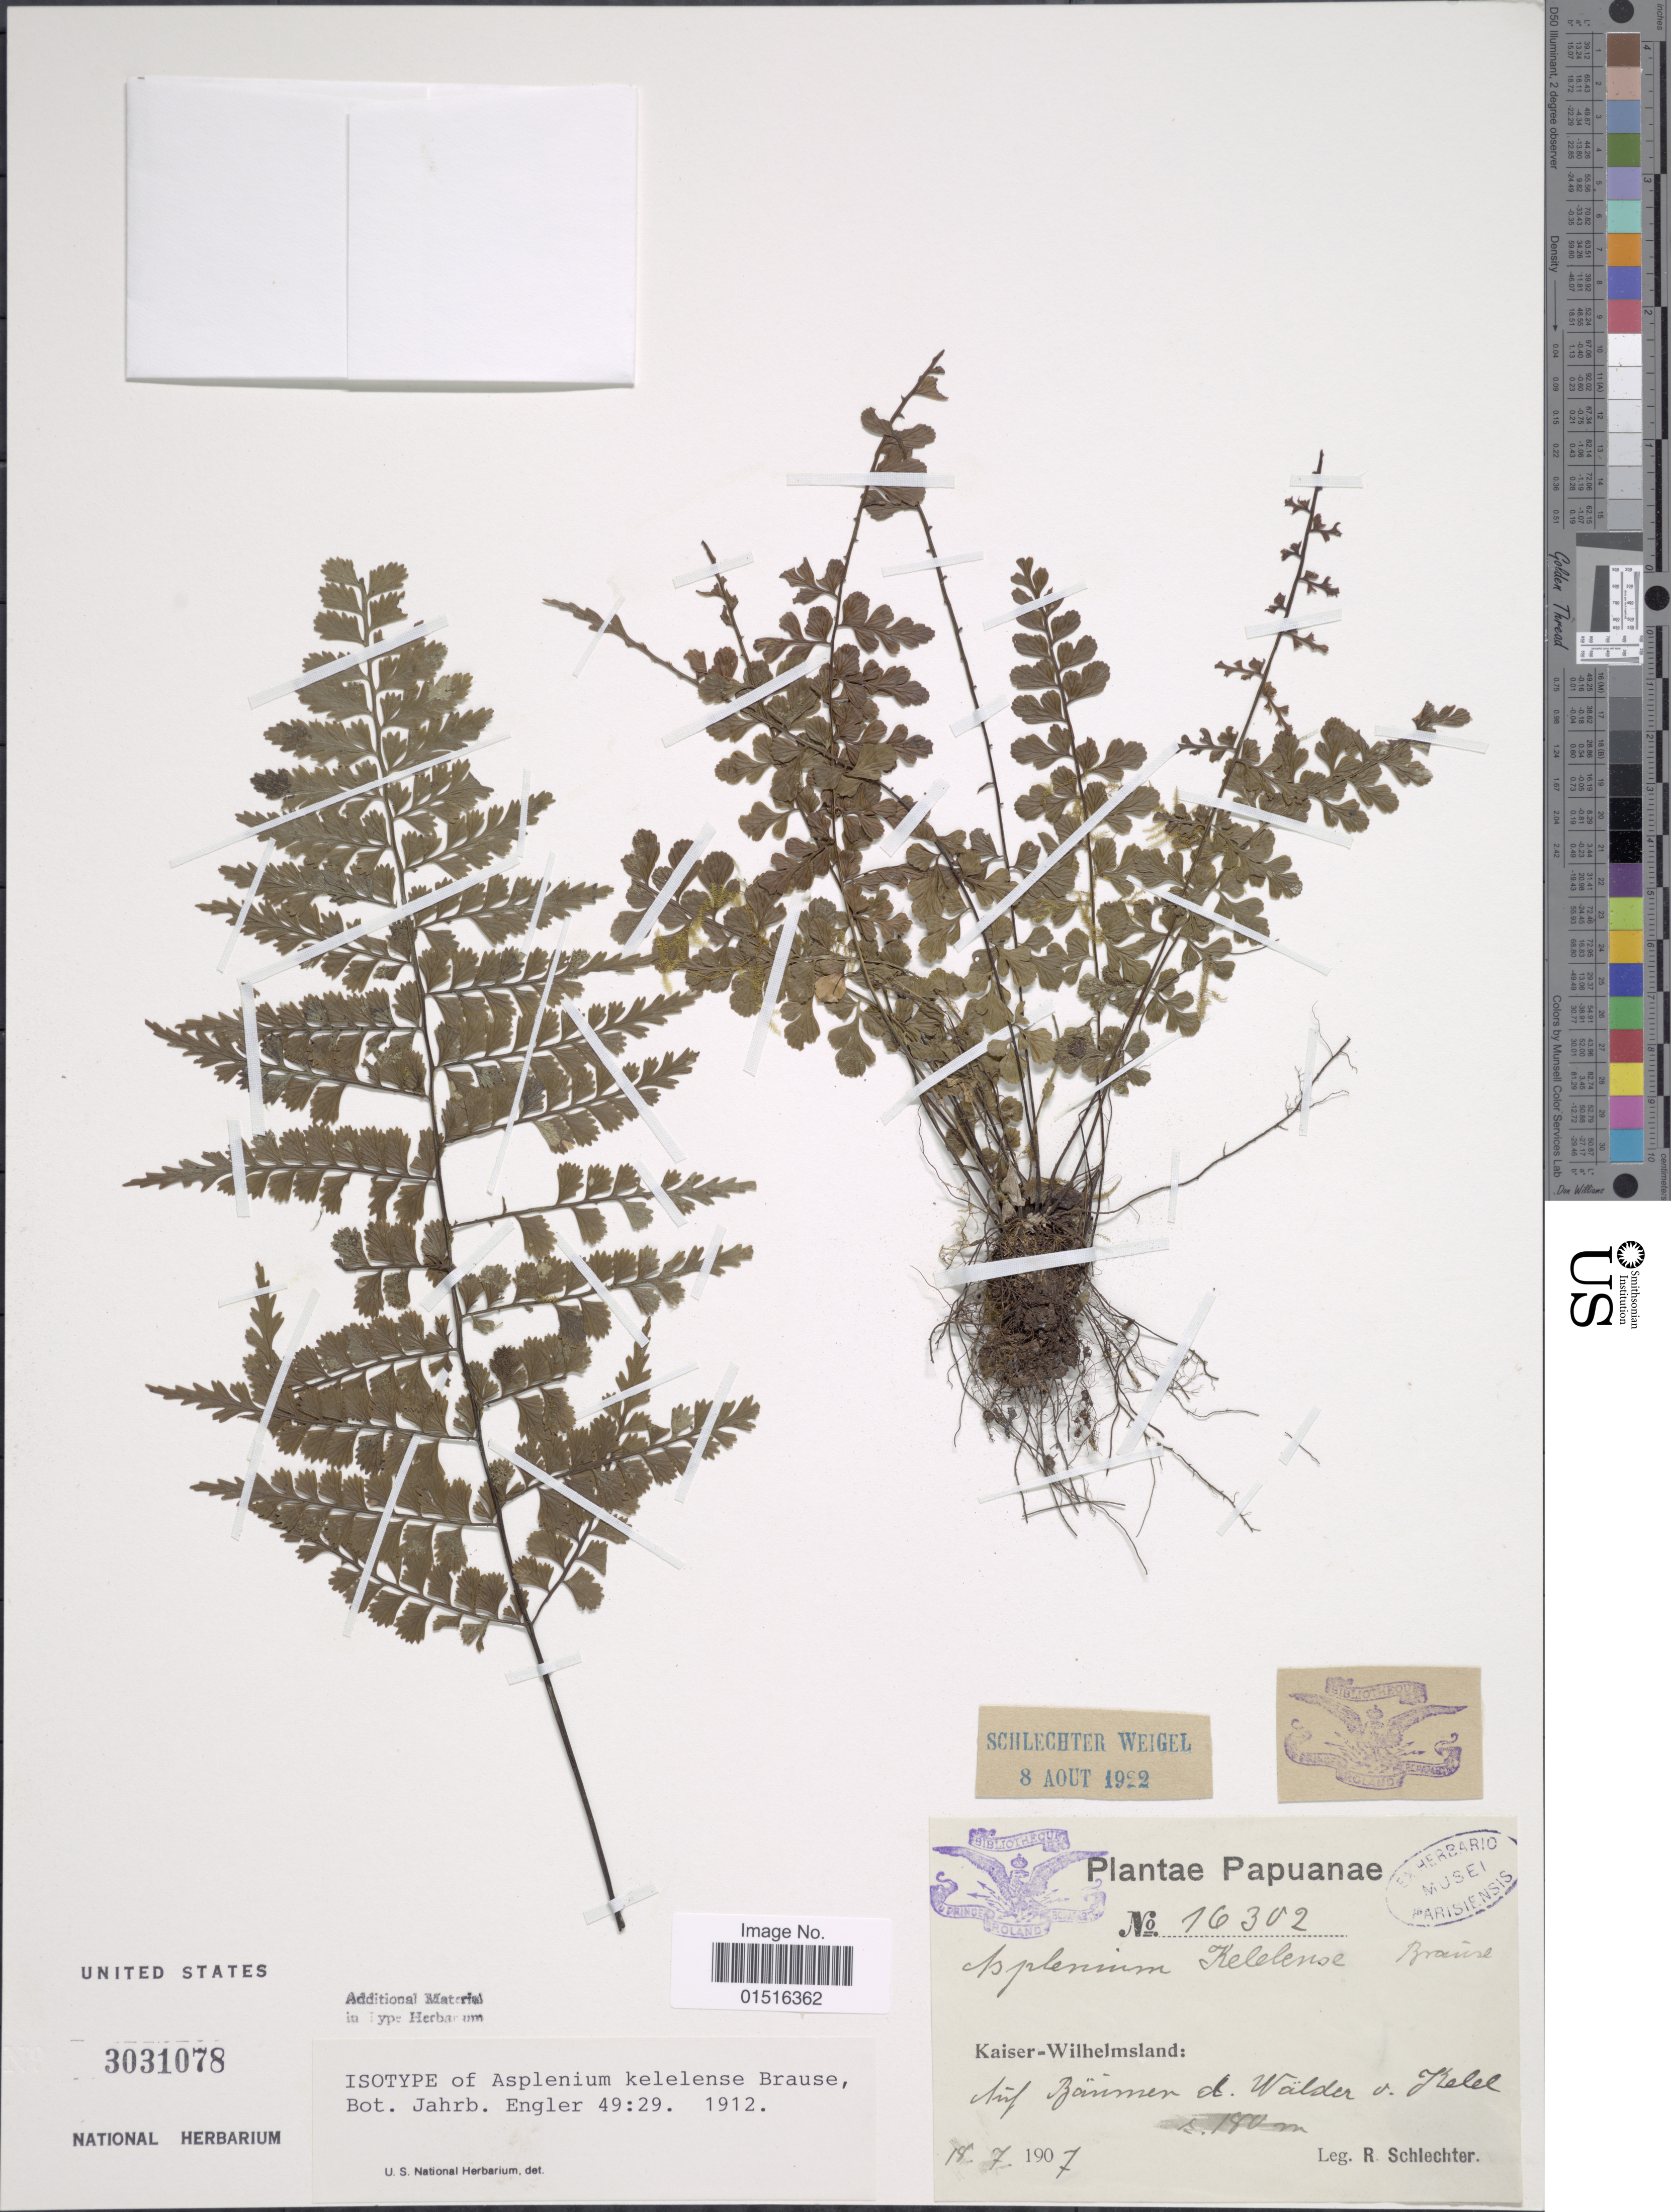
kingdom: Plantae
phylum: Tracheophyta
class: Polypodiopsida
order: Polypodiales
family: Aspleniaceae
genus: Asplenium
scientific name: Asplenium kelelense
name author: Brause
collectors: F. R. R. Schlechter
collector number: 16302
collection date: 1907-07-18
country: Papua New Guinea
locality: Kaiser-Wilhelmsland, Auf Bäumen d. Wälder v. Kelel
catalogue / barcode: US 3031078